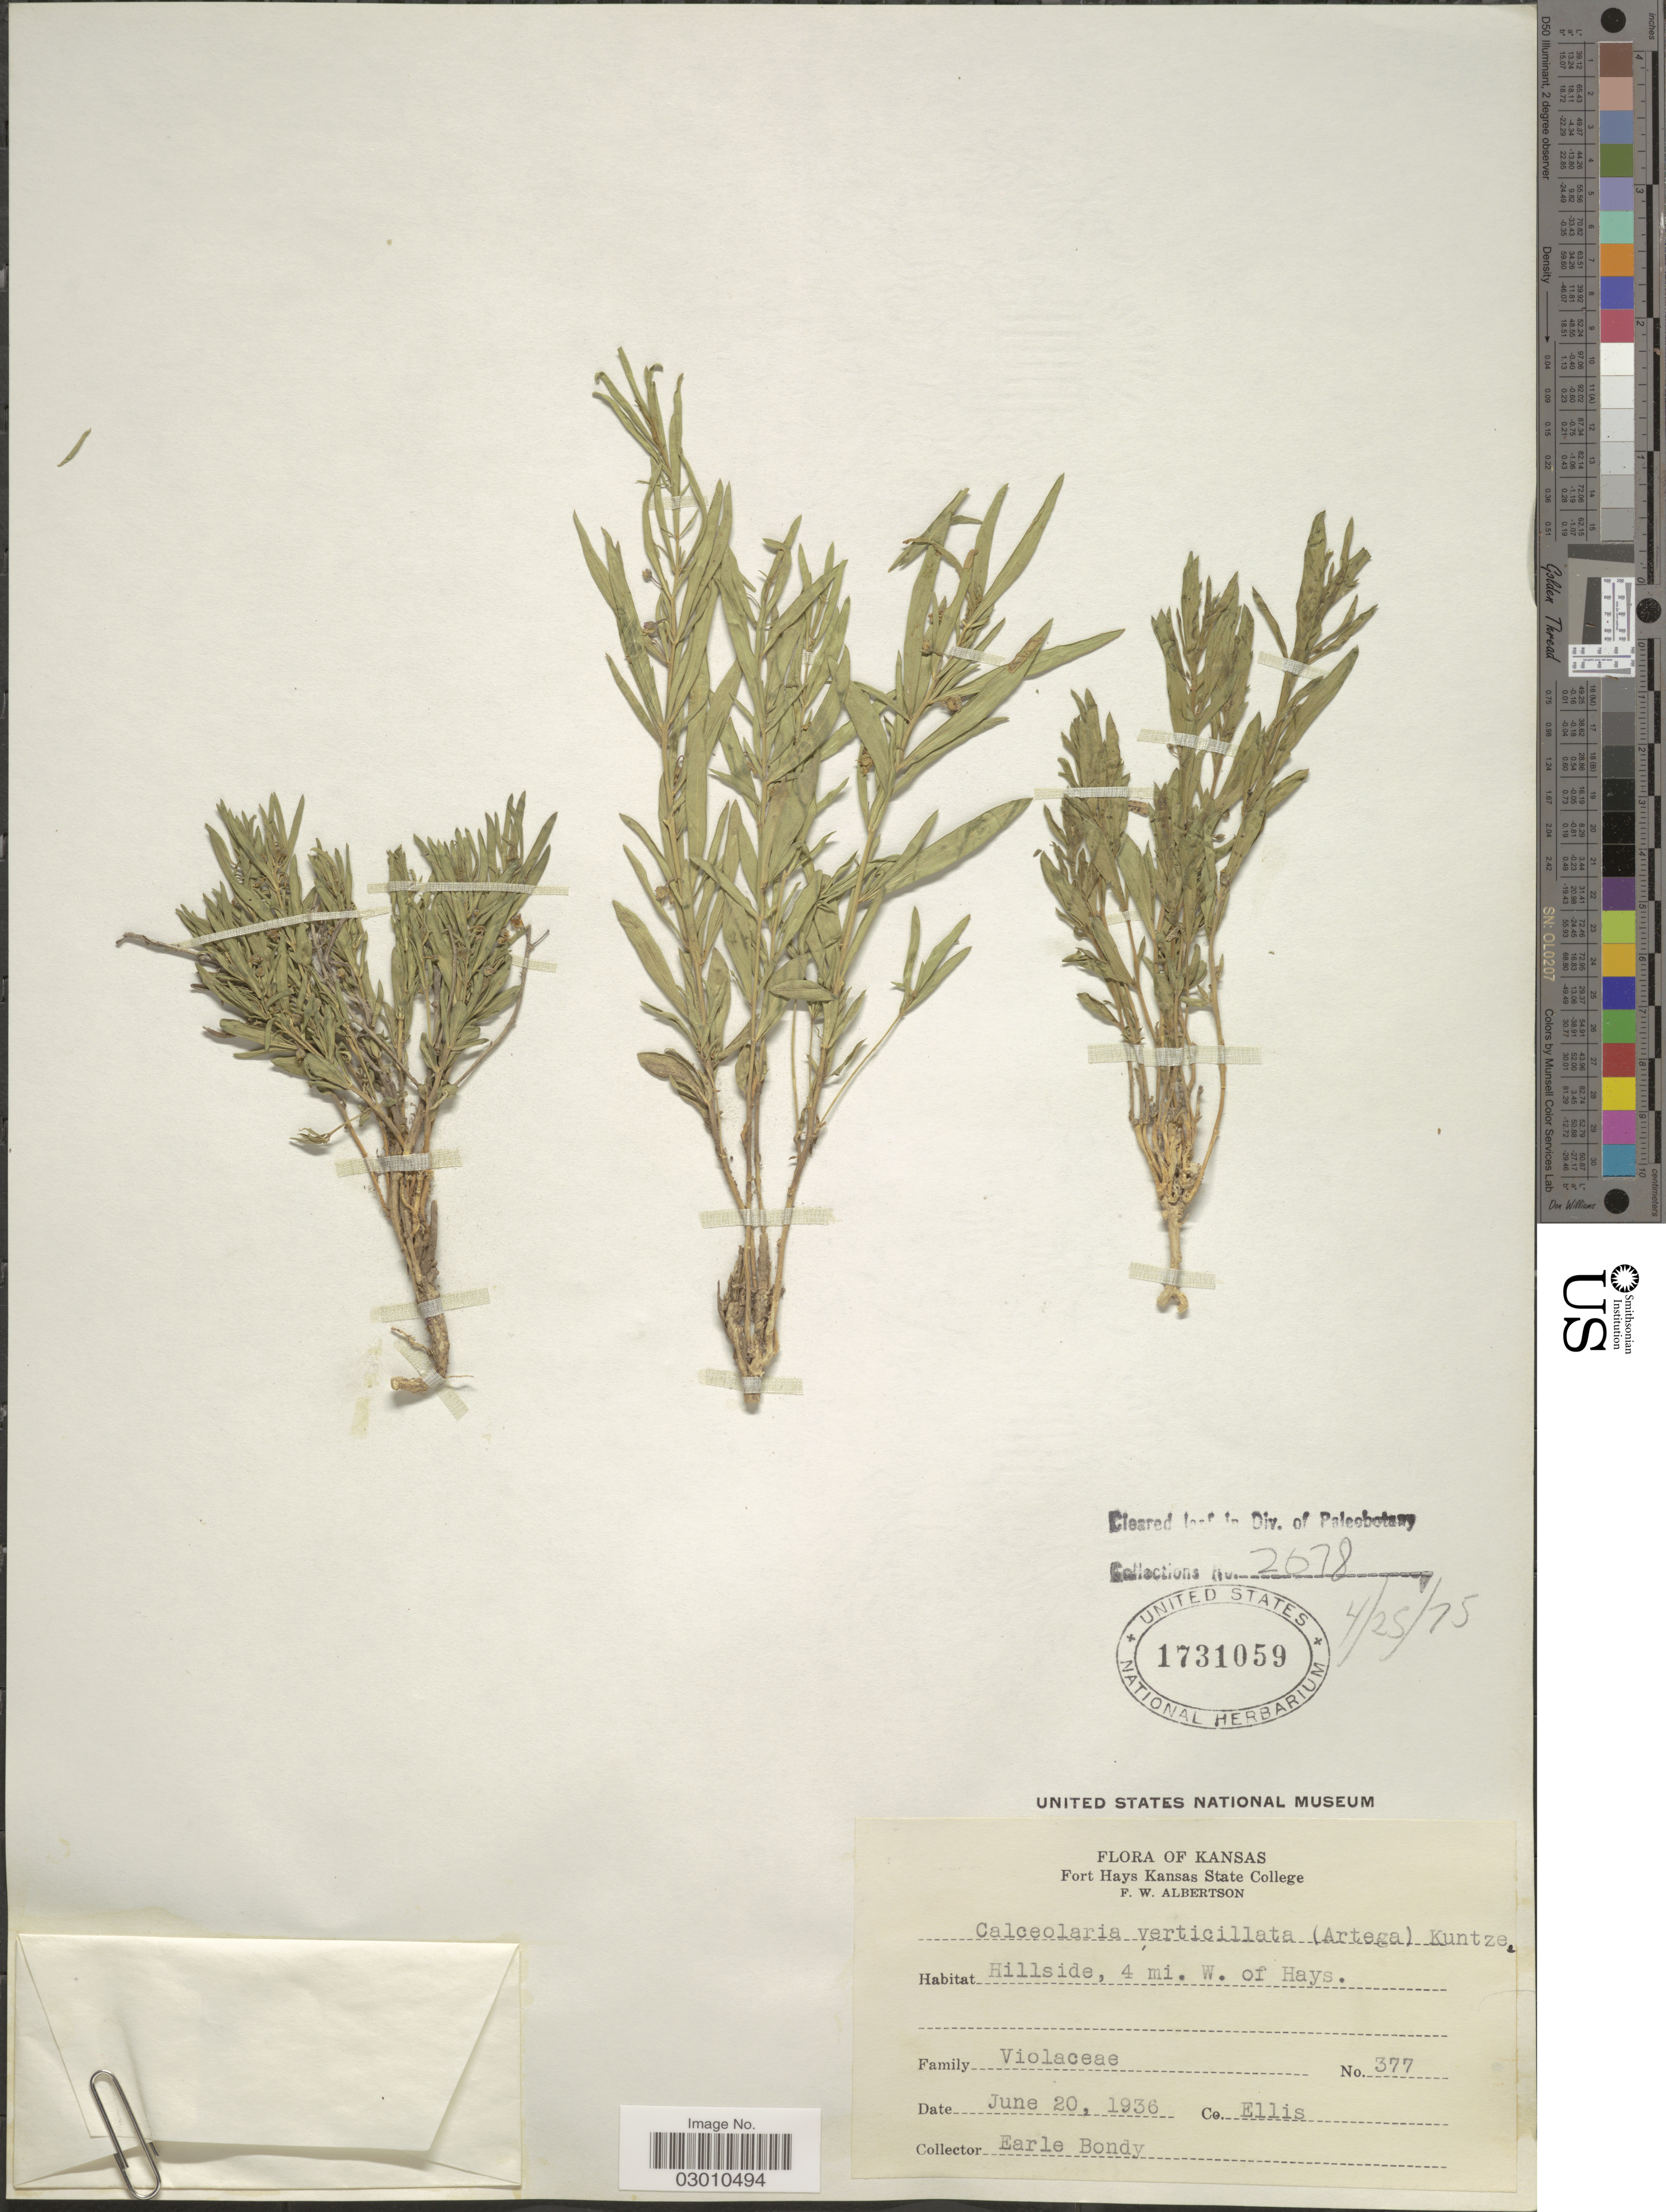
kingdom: Plantae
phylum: Tracheophyta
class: Magnoliopsida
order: Malpighiales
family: Violaceae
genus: Pombalia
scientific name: Pombalia verticillata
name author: (Ortega) Paula-Souza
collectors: E. Bondy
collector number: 377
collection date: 1936-06-20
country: United States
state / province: Kansas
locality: Hillside, 4 mi. W. of Hays. Co. Ellis.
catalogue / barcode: US 1731059